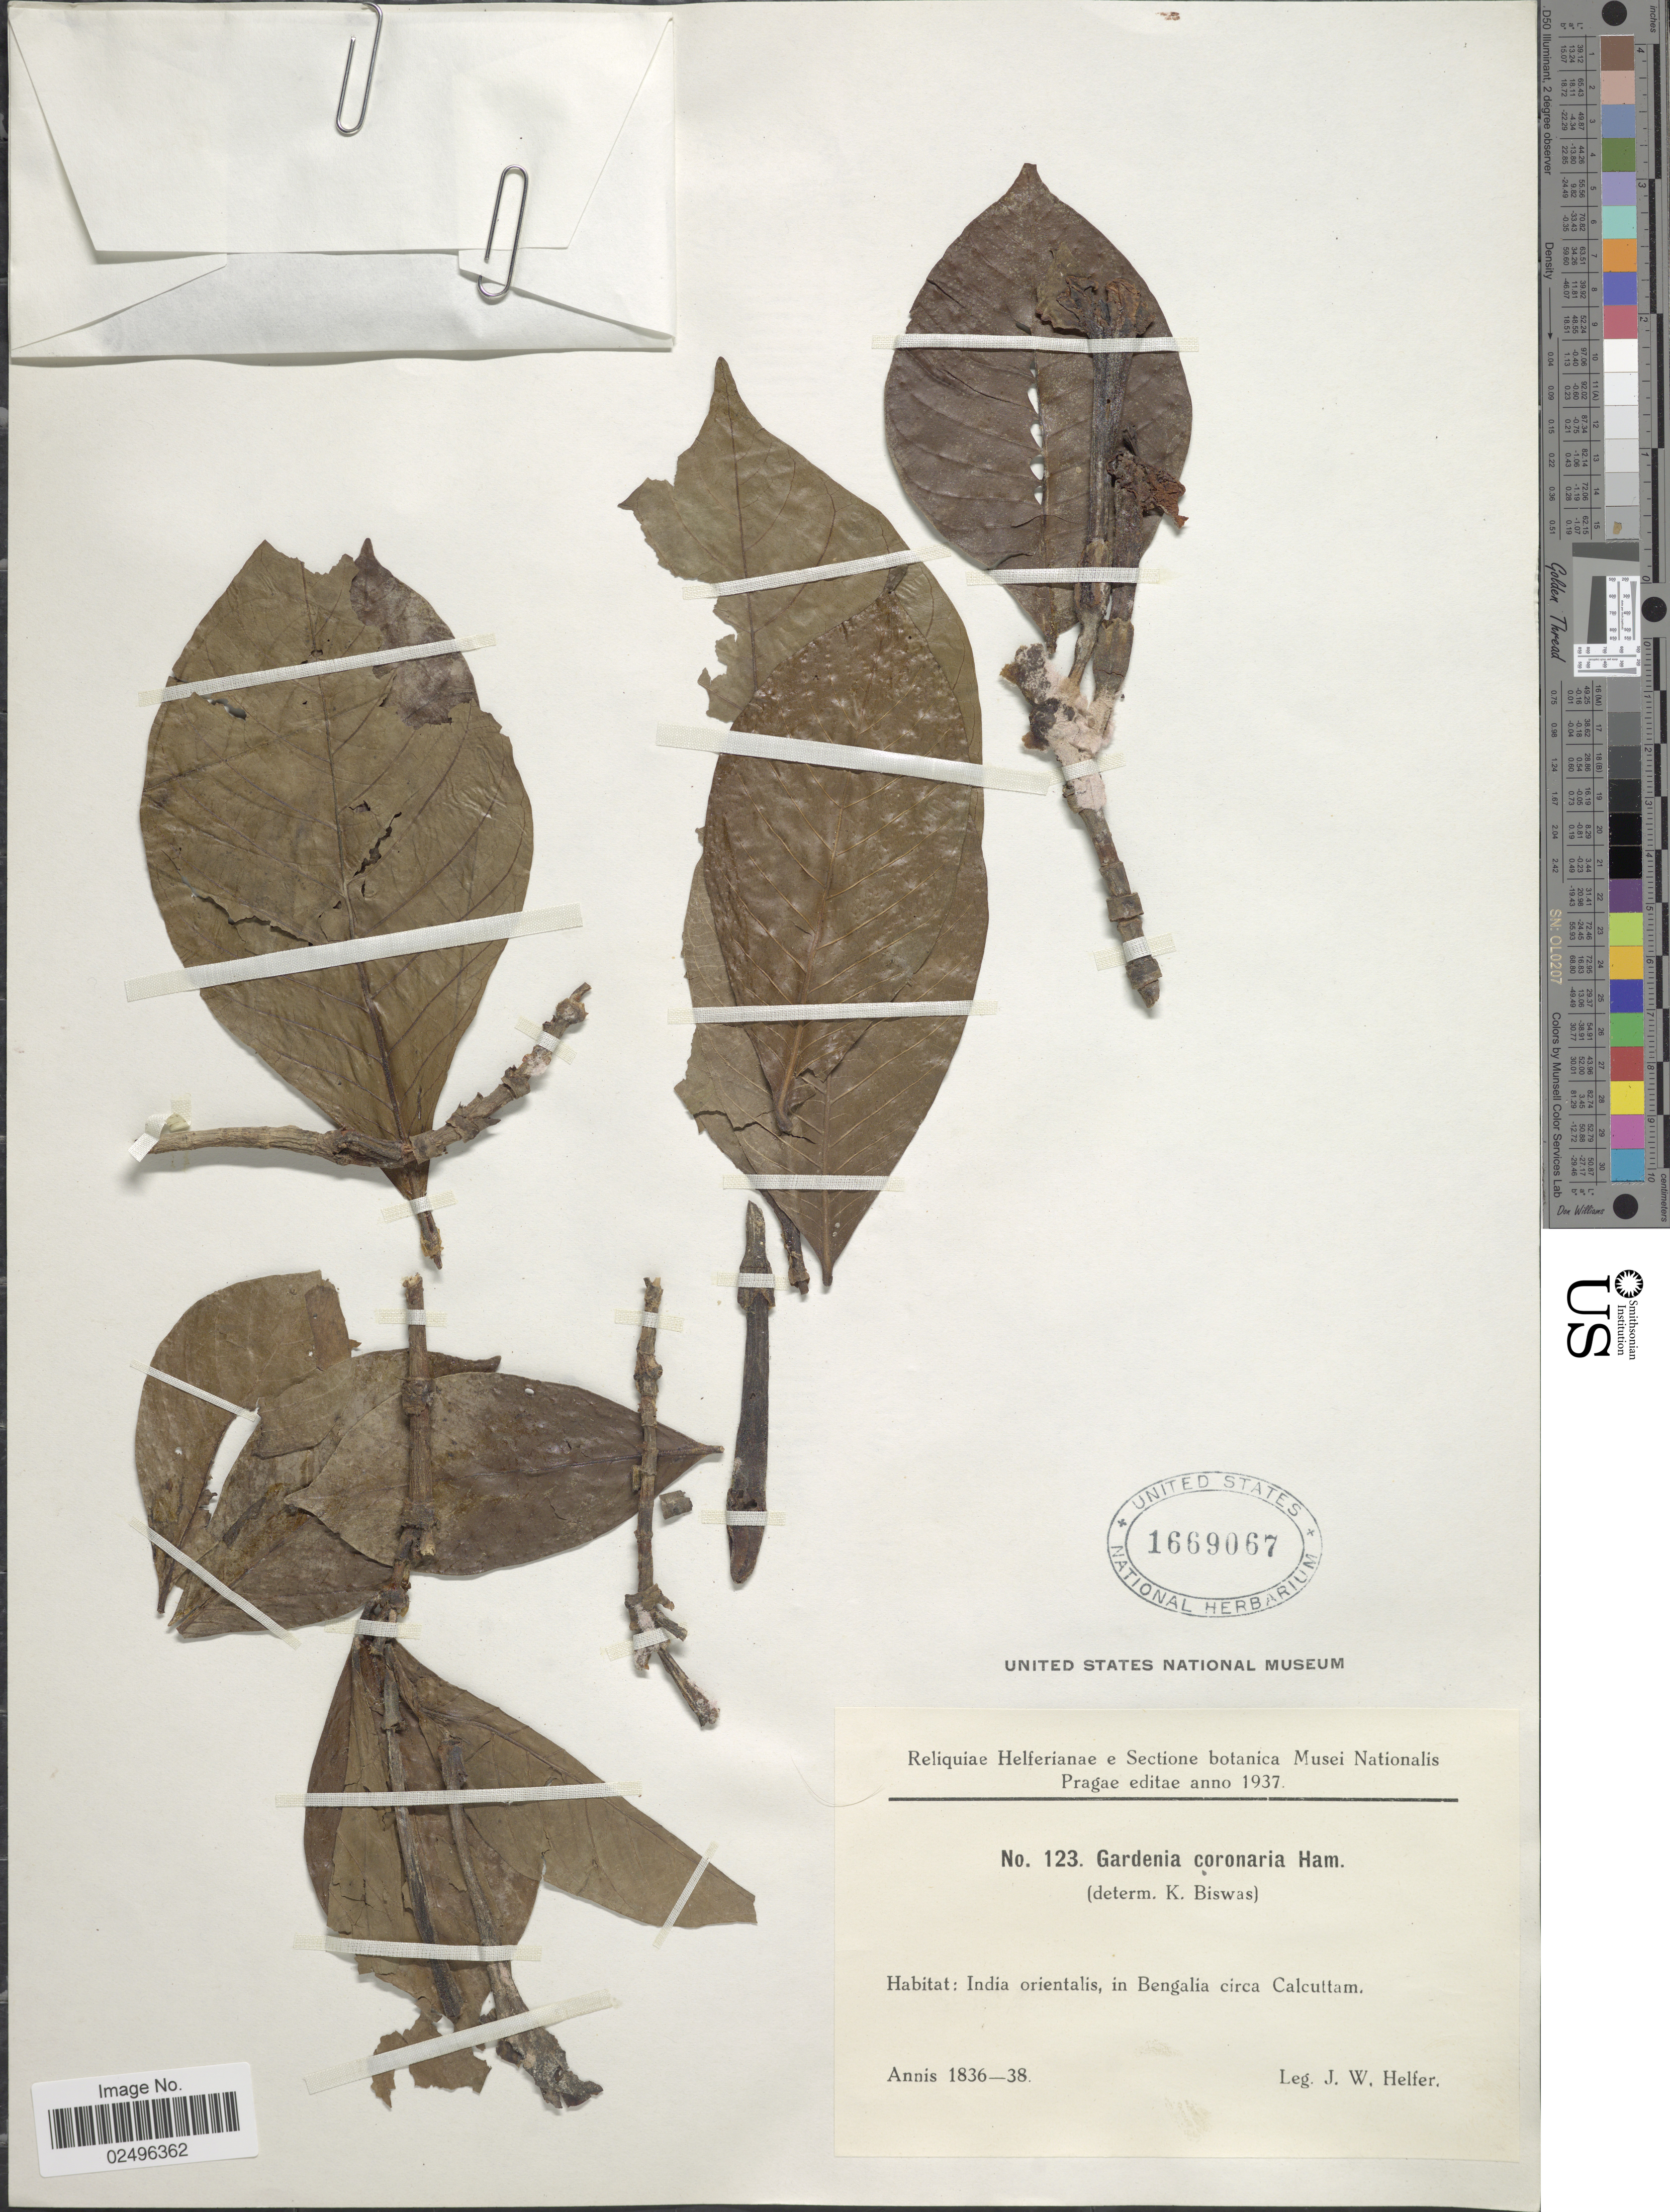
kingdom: Plantae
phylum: Tracheophyta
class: Magnoliopsida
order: Gentianales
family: Rubiaceae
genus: Gardenia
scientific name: Gardenia coronaria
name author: Buch.-Ham.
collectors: J. W. Helfer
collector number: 123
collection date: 1836/1838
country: India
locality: India orientalis, In Bengalia circa Calcuttam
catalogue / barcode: US 1669067